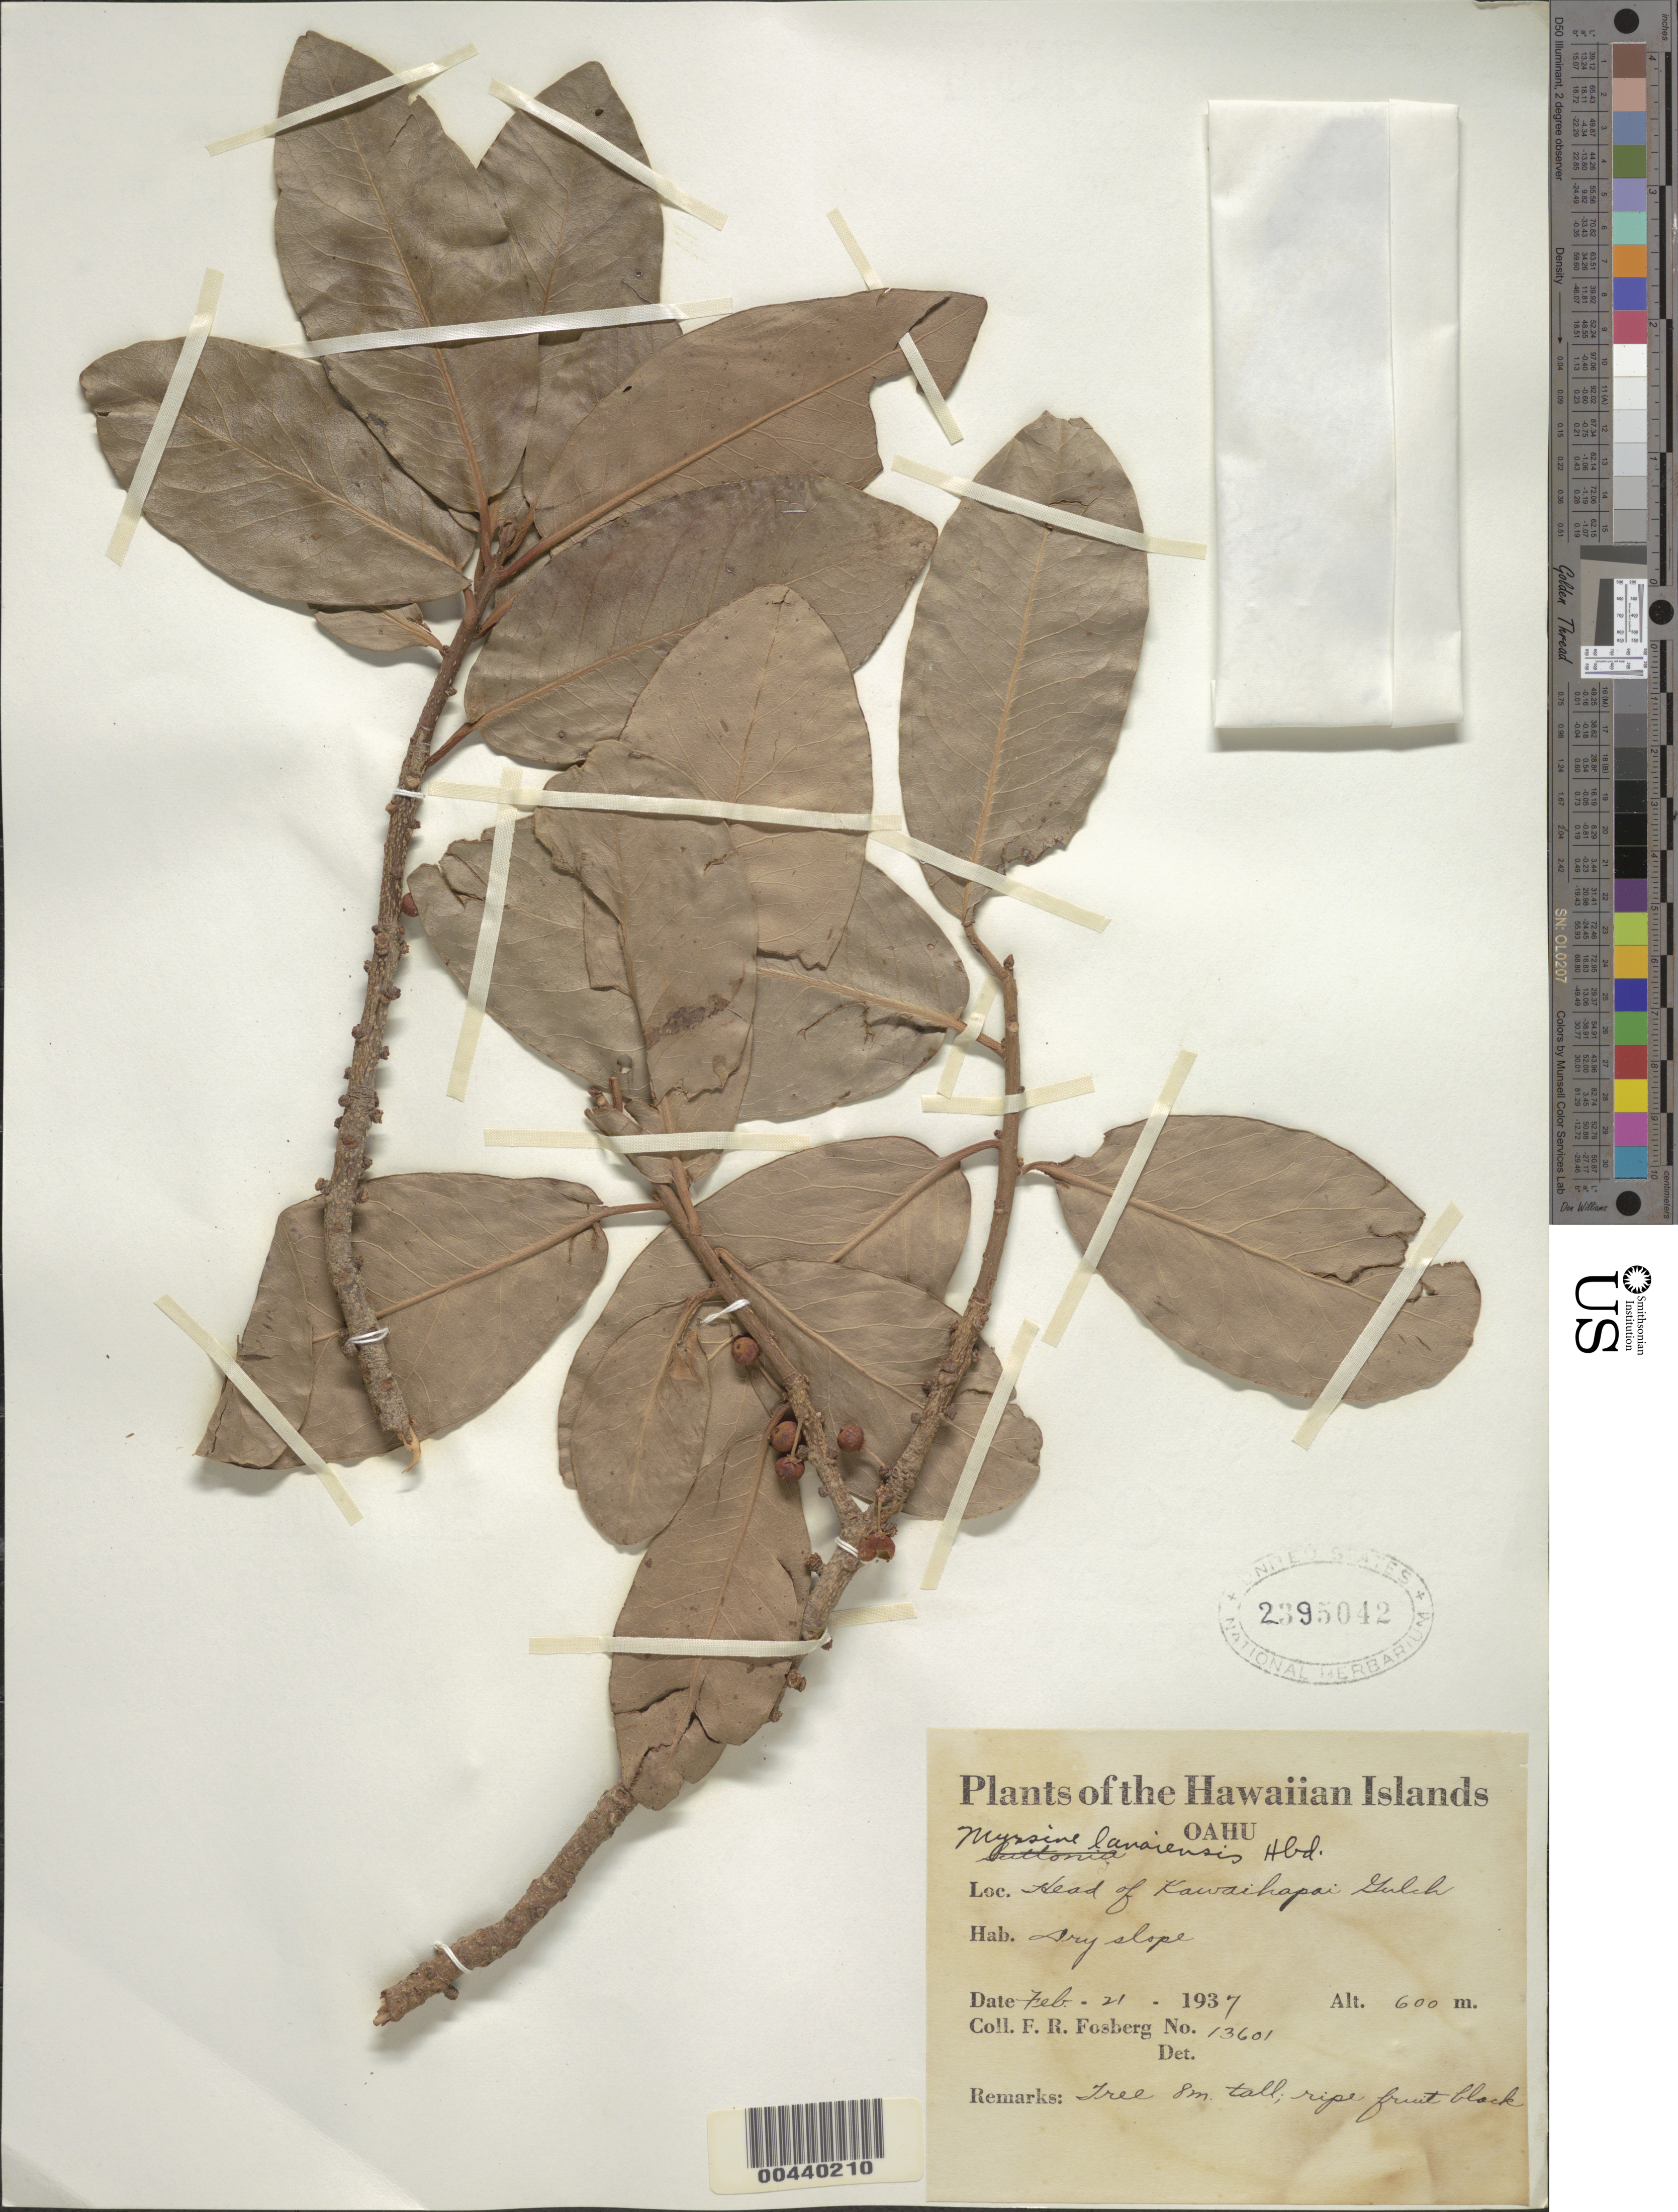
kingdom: Plantae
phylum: Tracheophyta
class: Magnoliopsida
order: Ericales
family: Primulaceae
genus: Myrsine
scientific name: Myrsine lanaiensis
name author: Hillebr.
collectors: F. R. Fosberg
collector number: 13601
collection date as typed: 21 Feb 1937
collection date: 1937-02-21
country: United States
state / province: Hawaii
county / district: Honolulu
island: Oahu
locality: Head of Kawaihapai Gulch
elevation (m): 600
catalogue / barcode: US 2395042